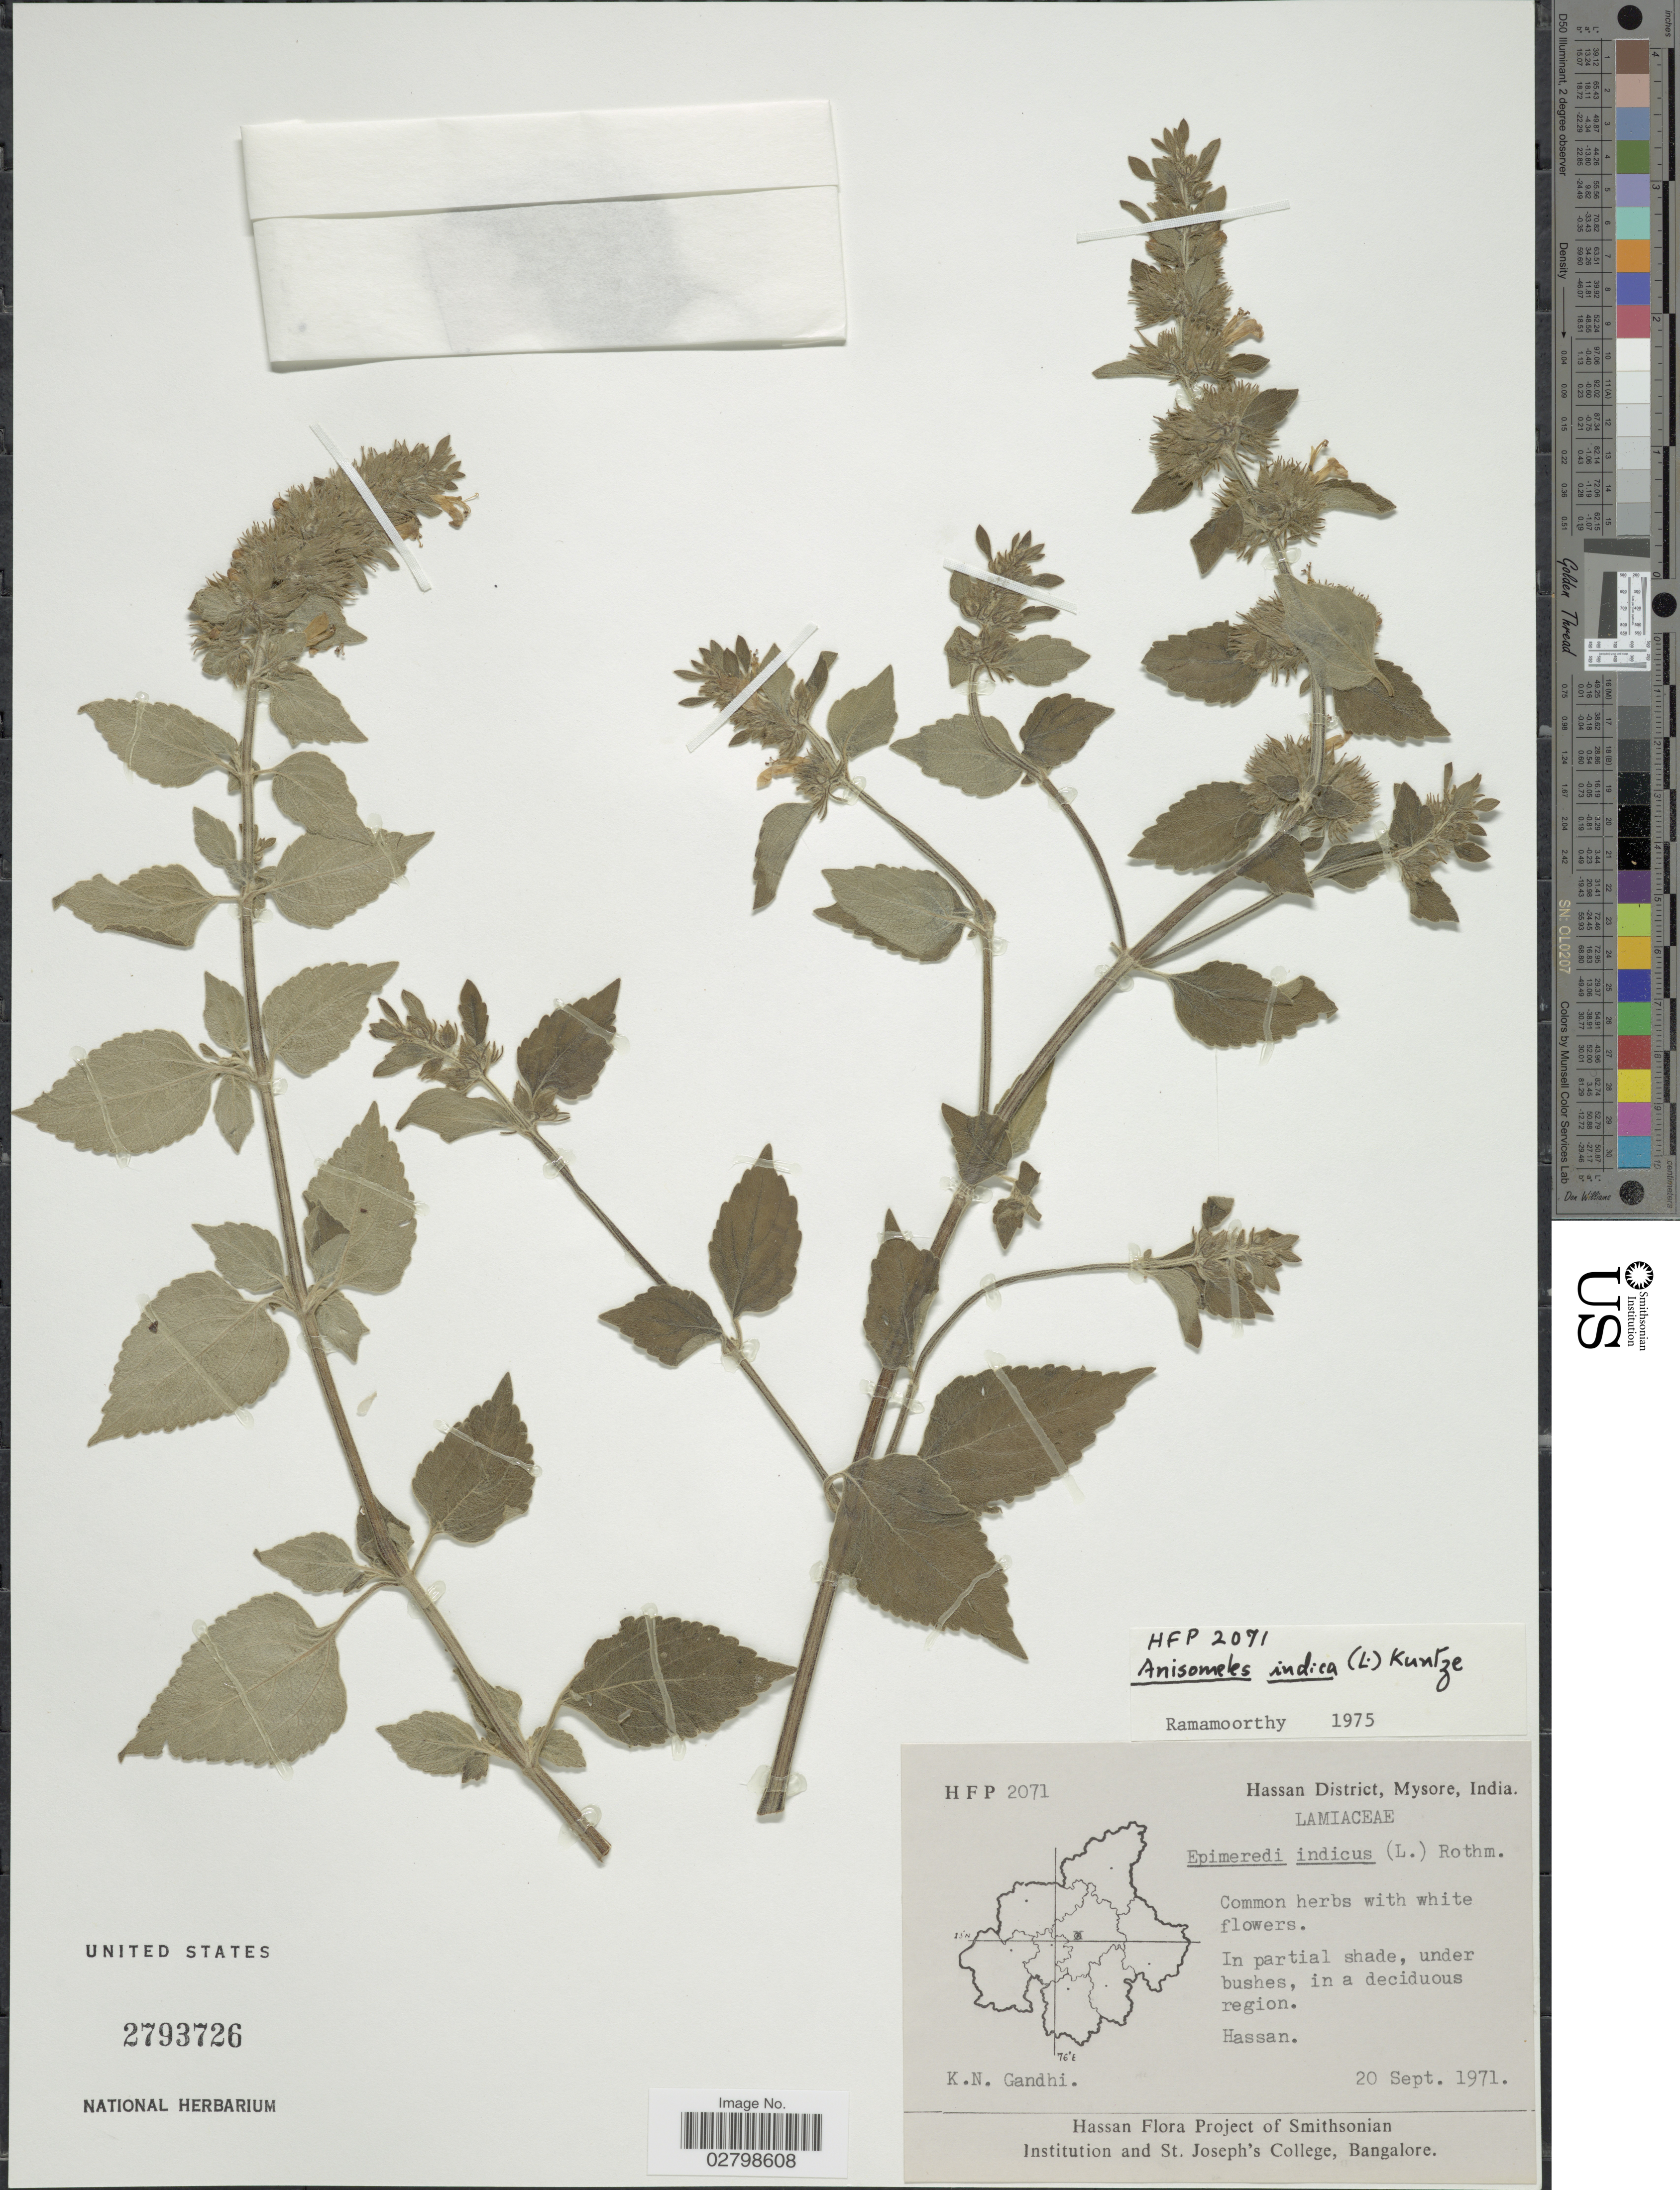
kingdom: Plantae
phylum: Tracheophyta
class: Magnoliopsida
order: Lamiales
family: Lamiaceae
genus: Anisomeles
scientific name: Anisomeles indica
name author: (L.) Kuntze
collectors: K. N. Gandhi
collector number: HFP2071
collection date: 1971-09-20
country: India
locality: Hassan District, Mysore. Hassan.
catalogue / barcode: US 2793726